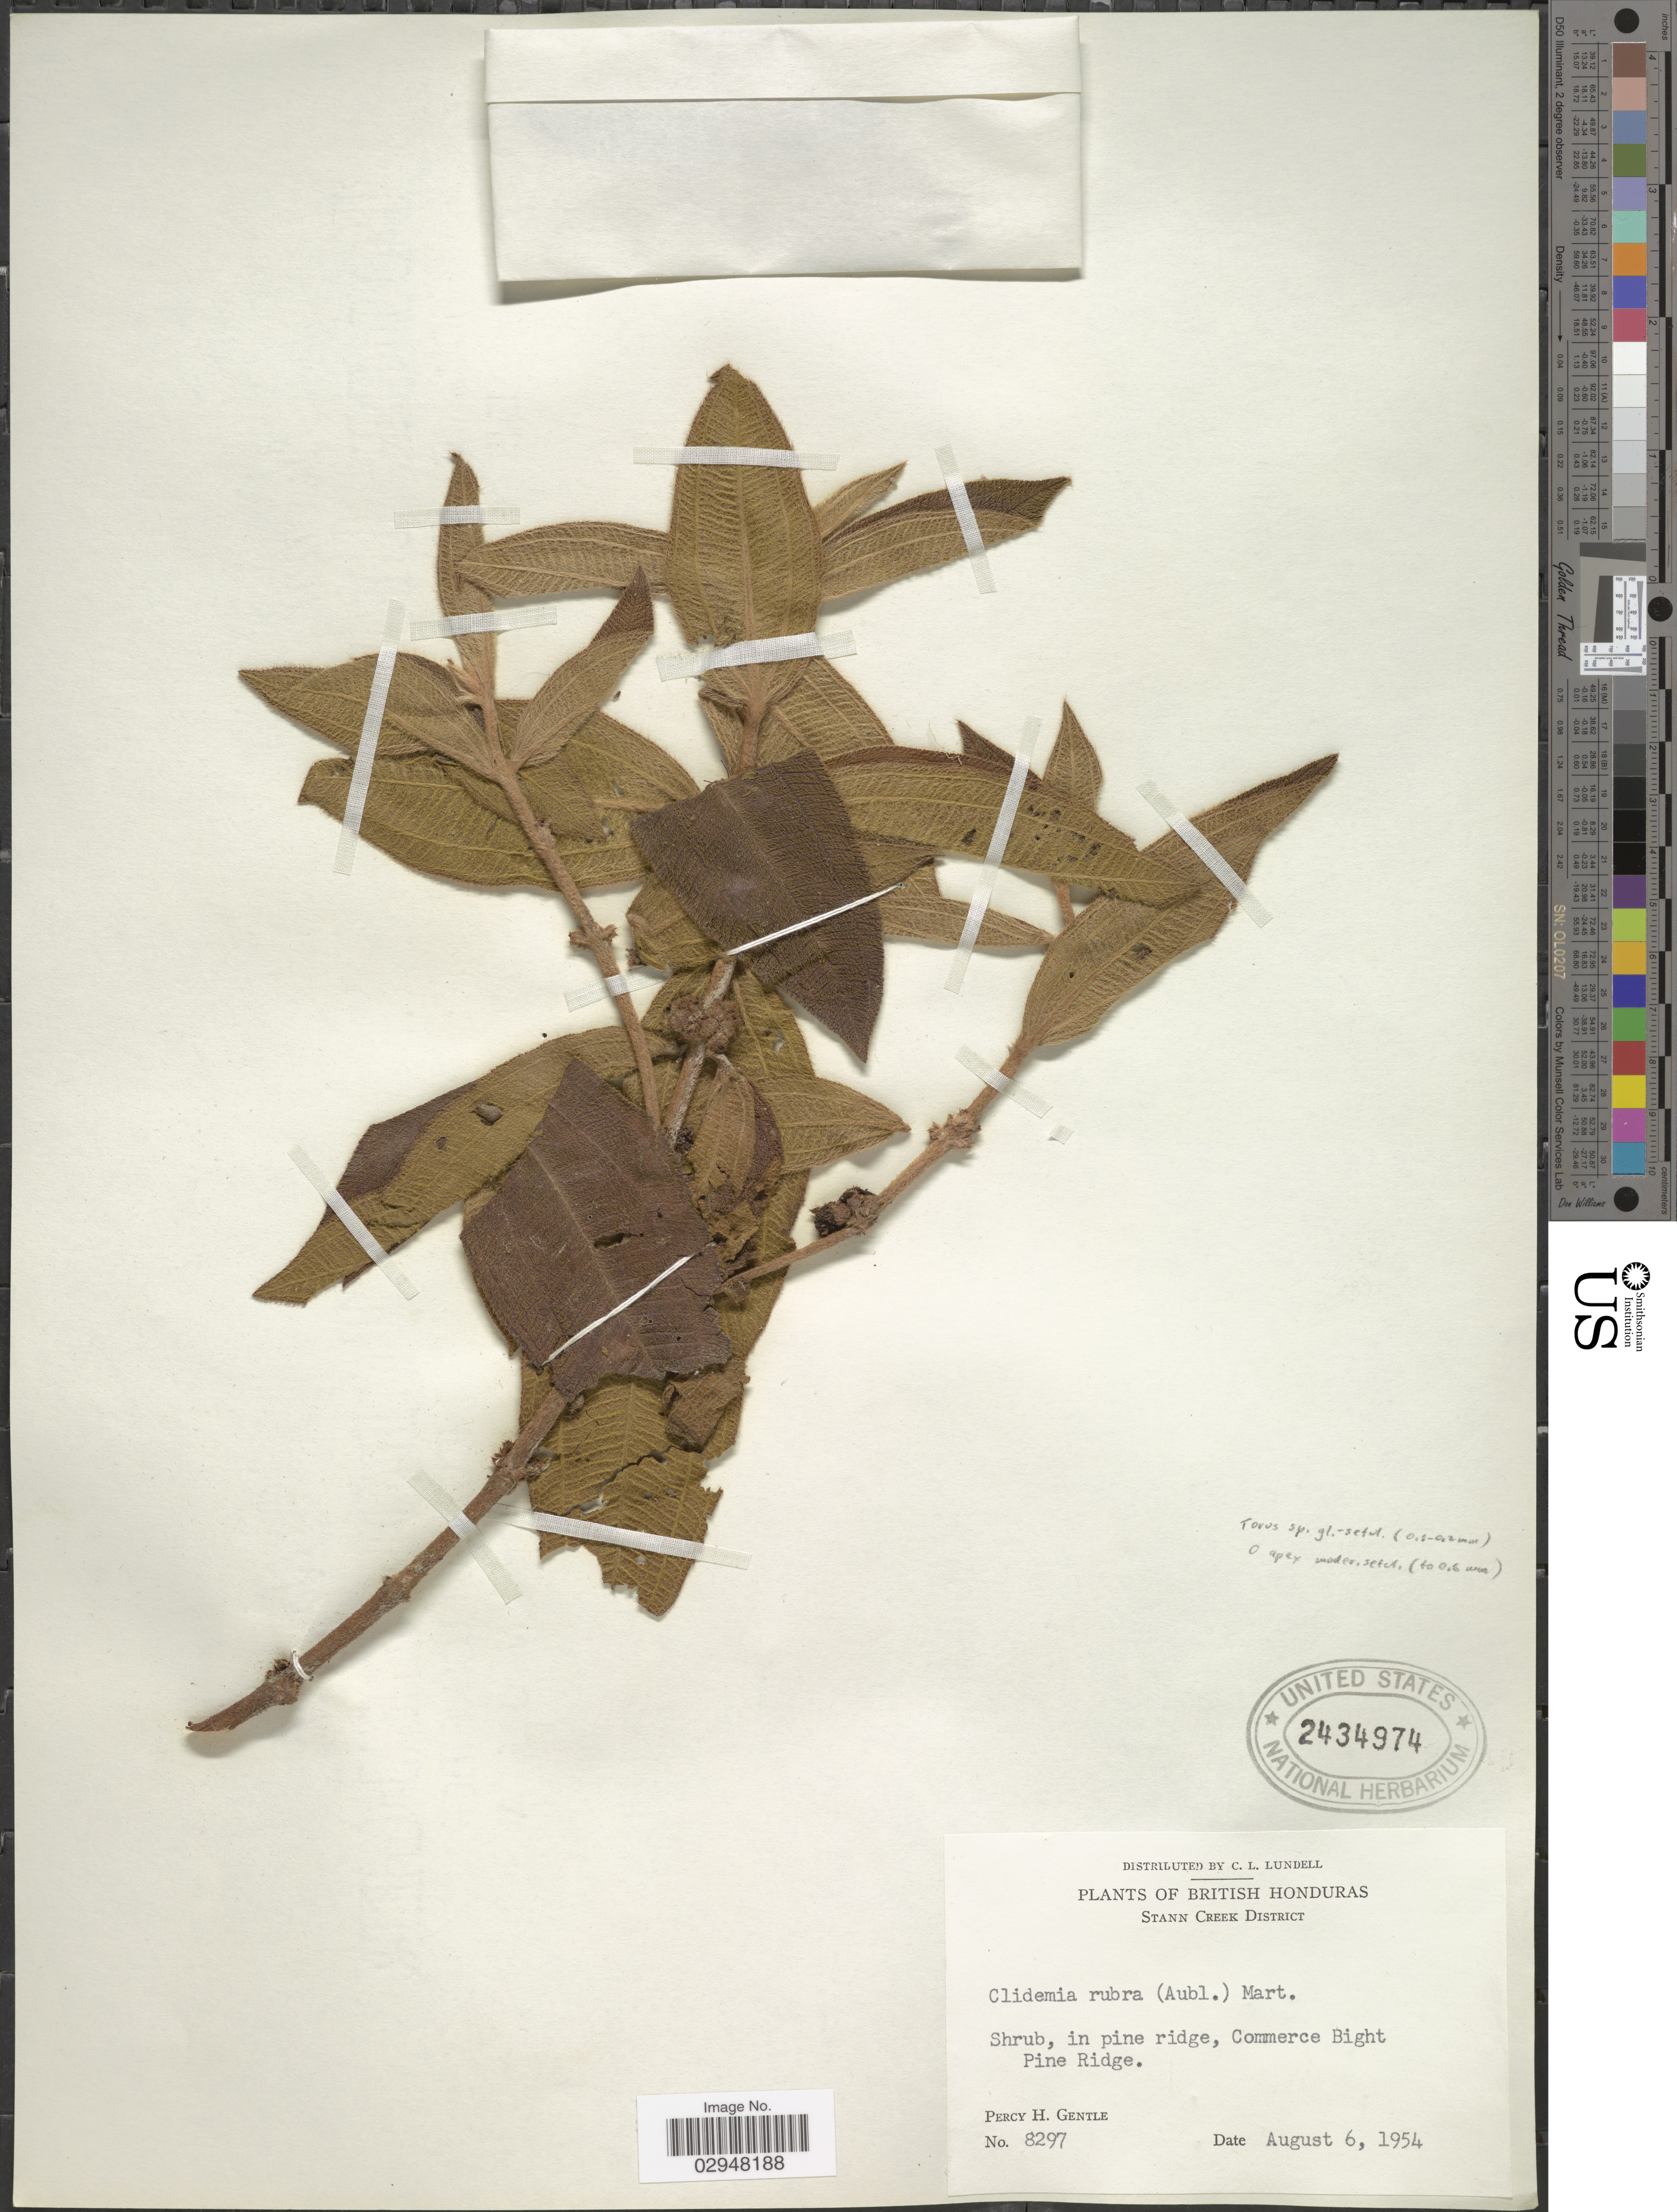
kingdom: Plantae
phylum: Tracheophyta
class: Magnoliopsida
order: Myrtales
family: Melastomataceae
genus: Clidemia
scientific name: Clidemia rubra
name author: (Aubl.) Mart.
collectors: P. H. Gentle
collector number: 8297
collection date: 1954-08-06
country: Belize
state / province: Stann Creek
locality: British Honduras. Stann Creek District. Commerce Bight Pine Ridge.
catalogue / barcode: US 2434974